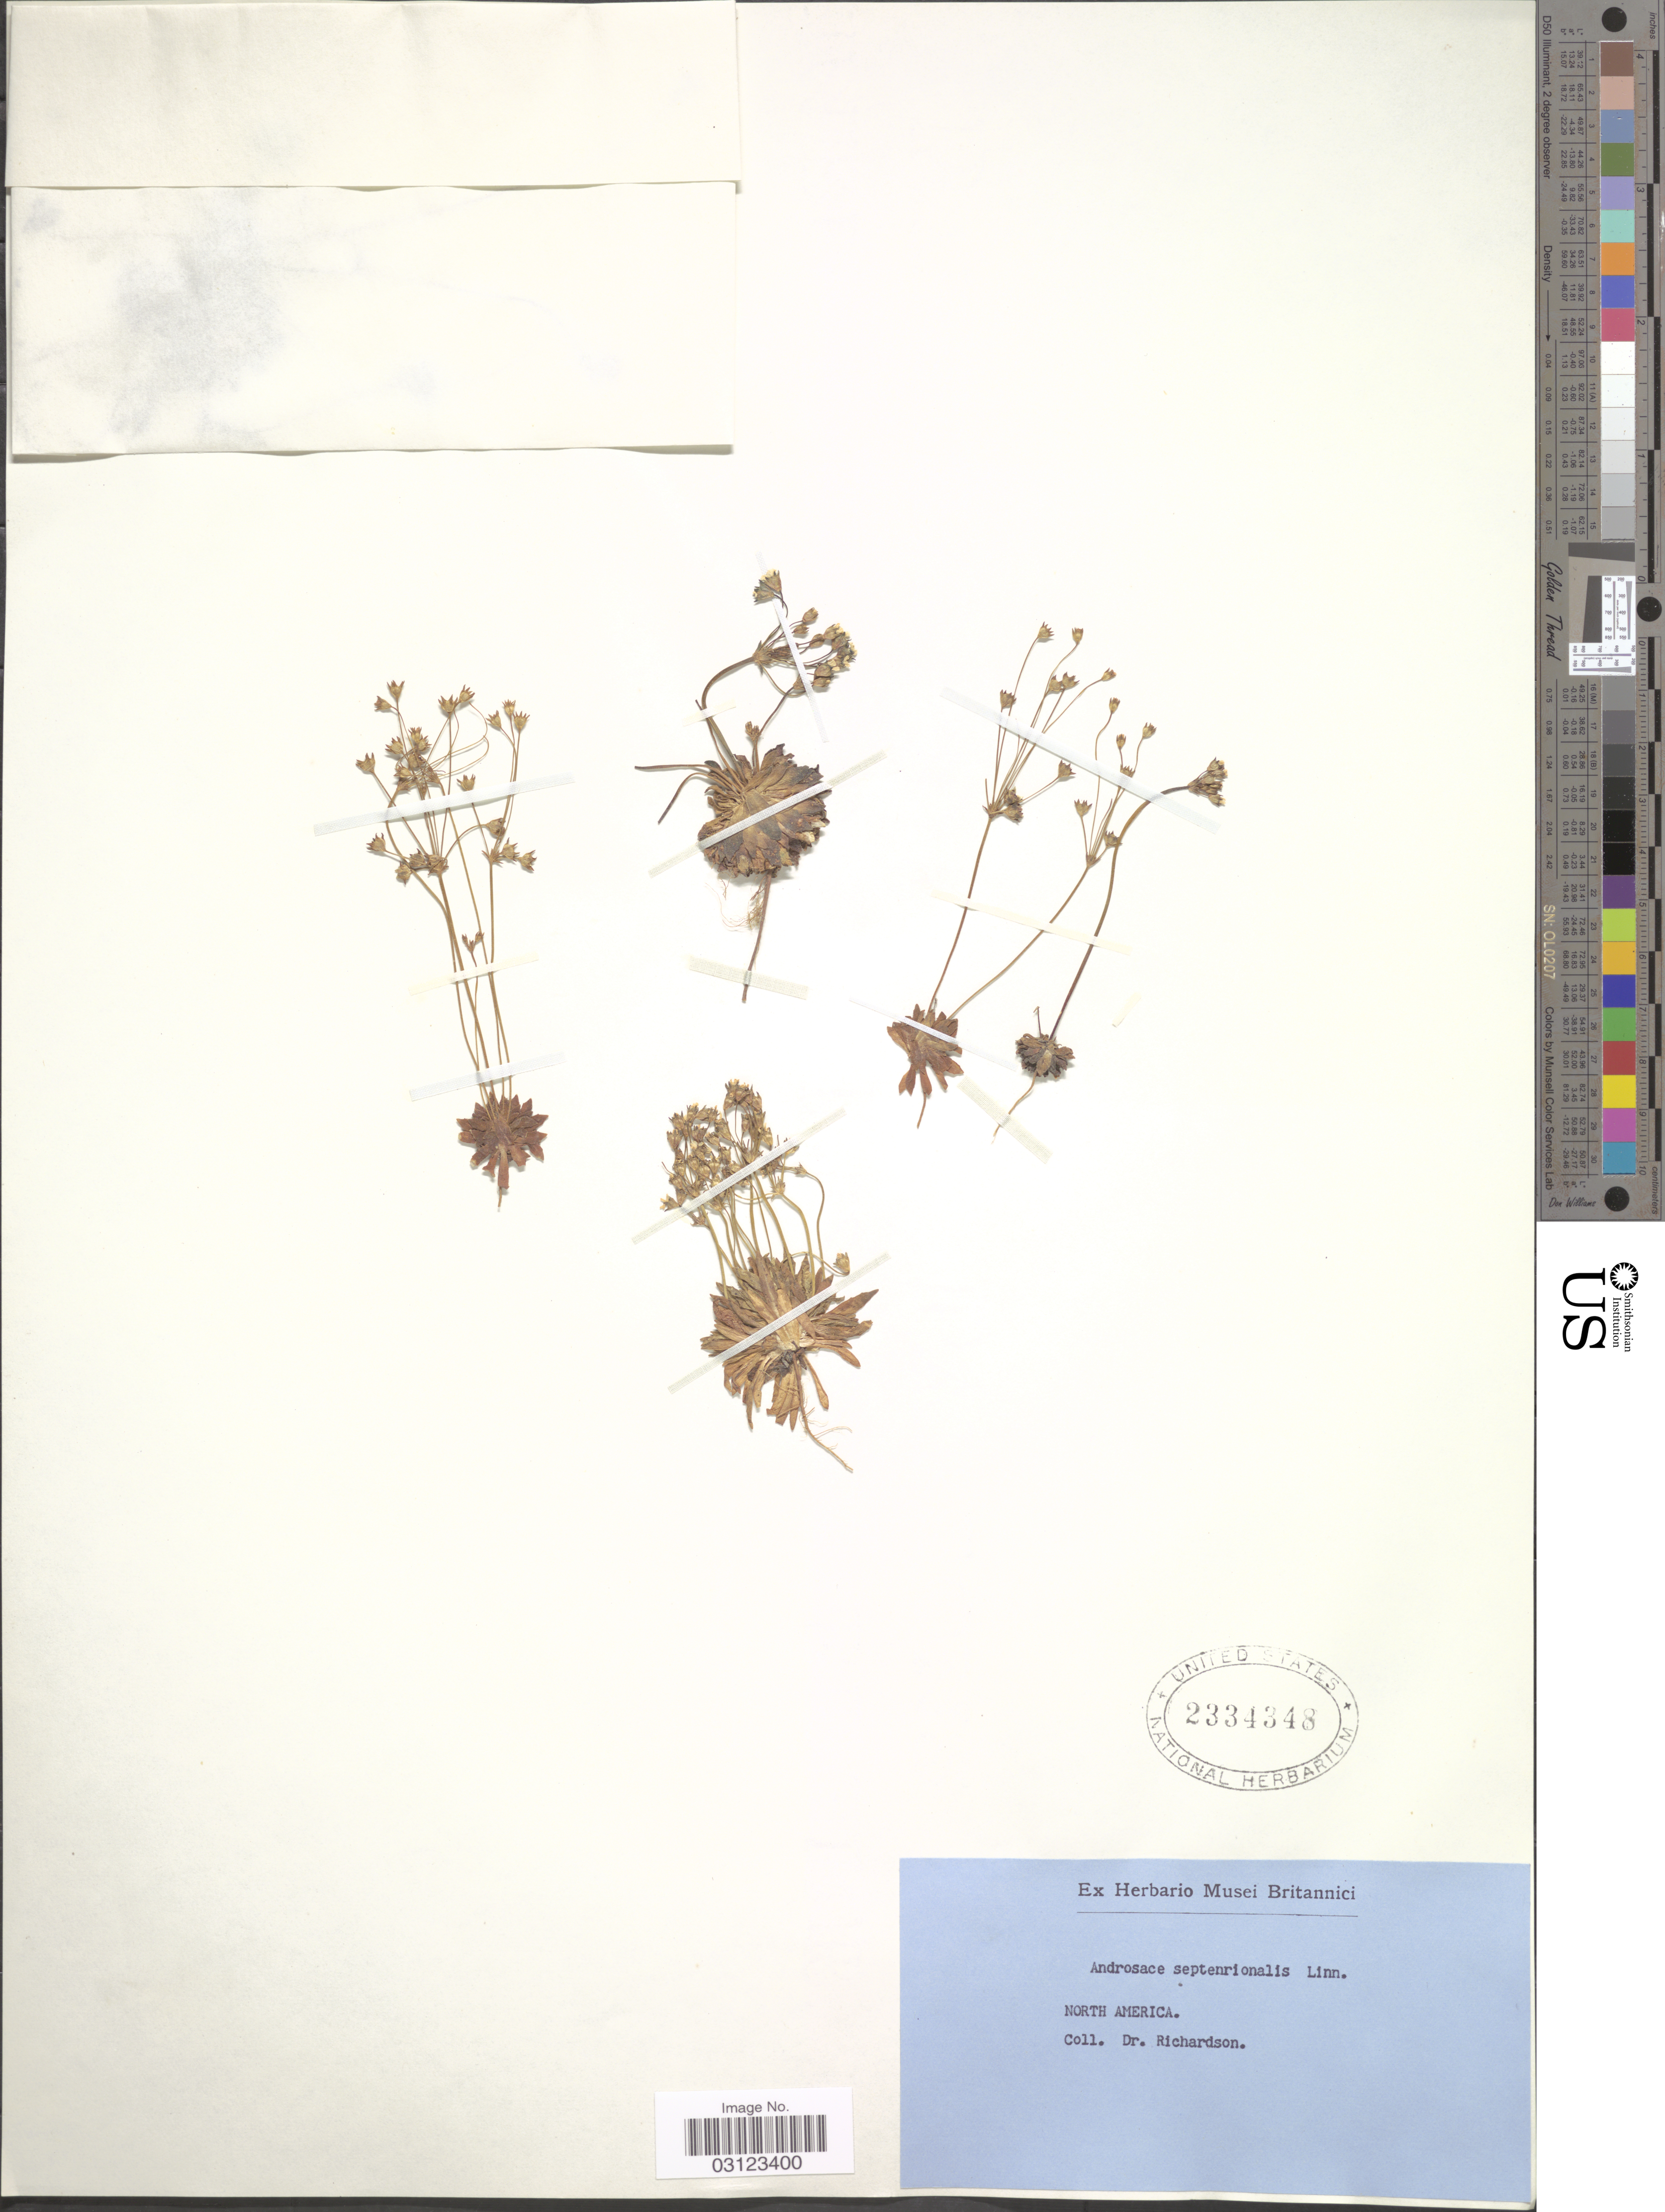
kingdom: Plantae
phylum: Tracheophyta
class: Magnoliopsida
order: Ericales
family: Primulaceae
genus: Androsace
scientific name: Androsace septentrionalis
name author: L.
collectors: -- Richardson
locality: North America.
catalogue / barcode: US 2334348